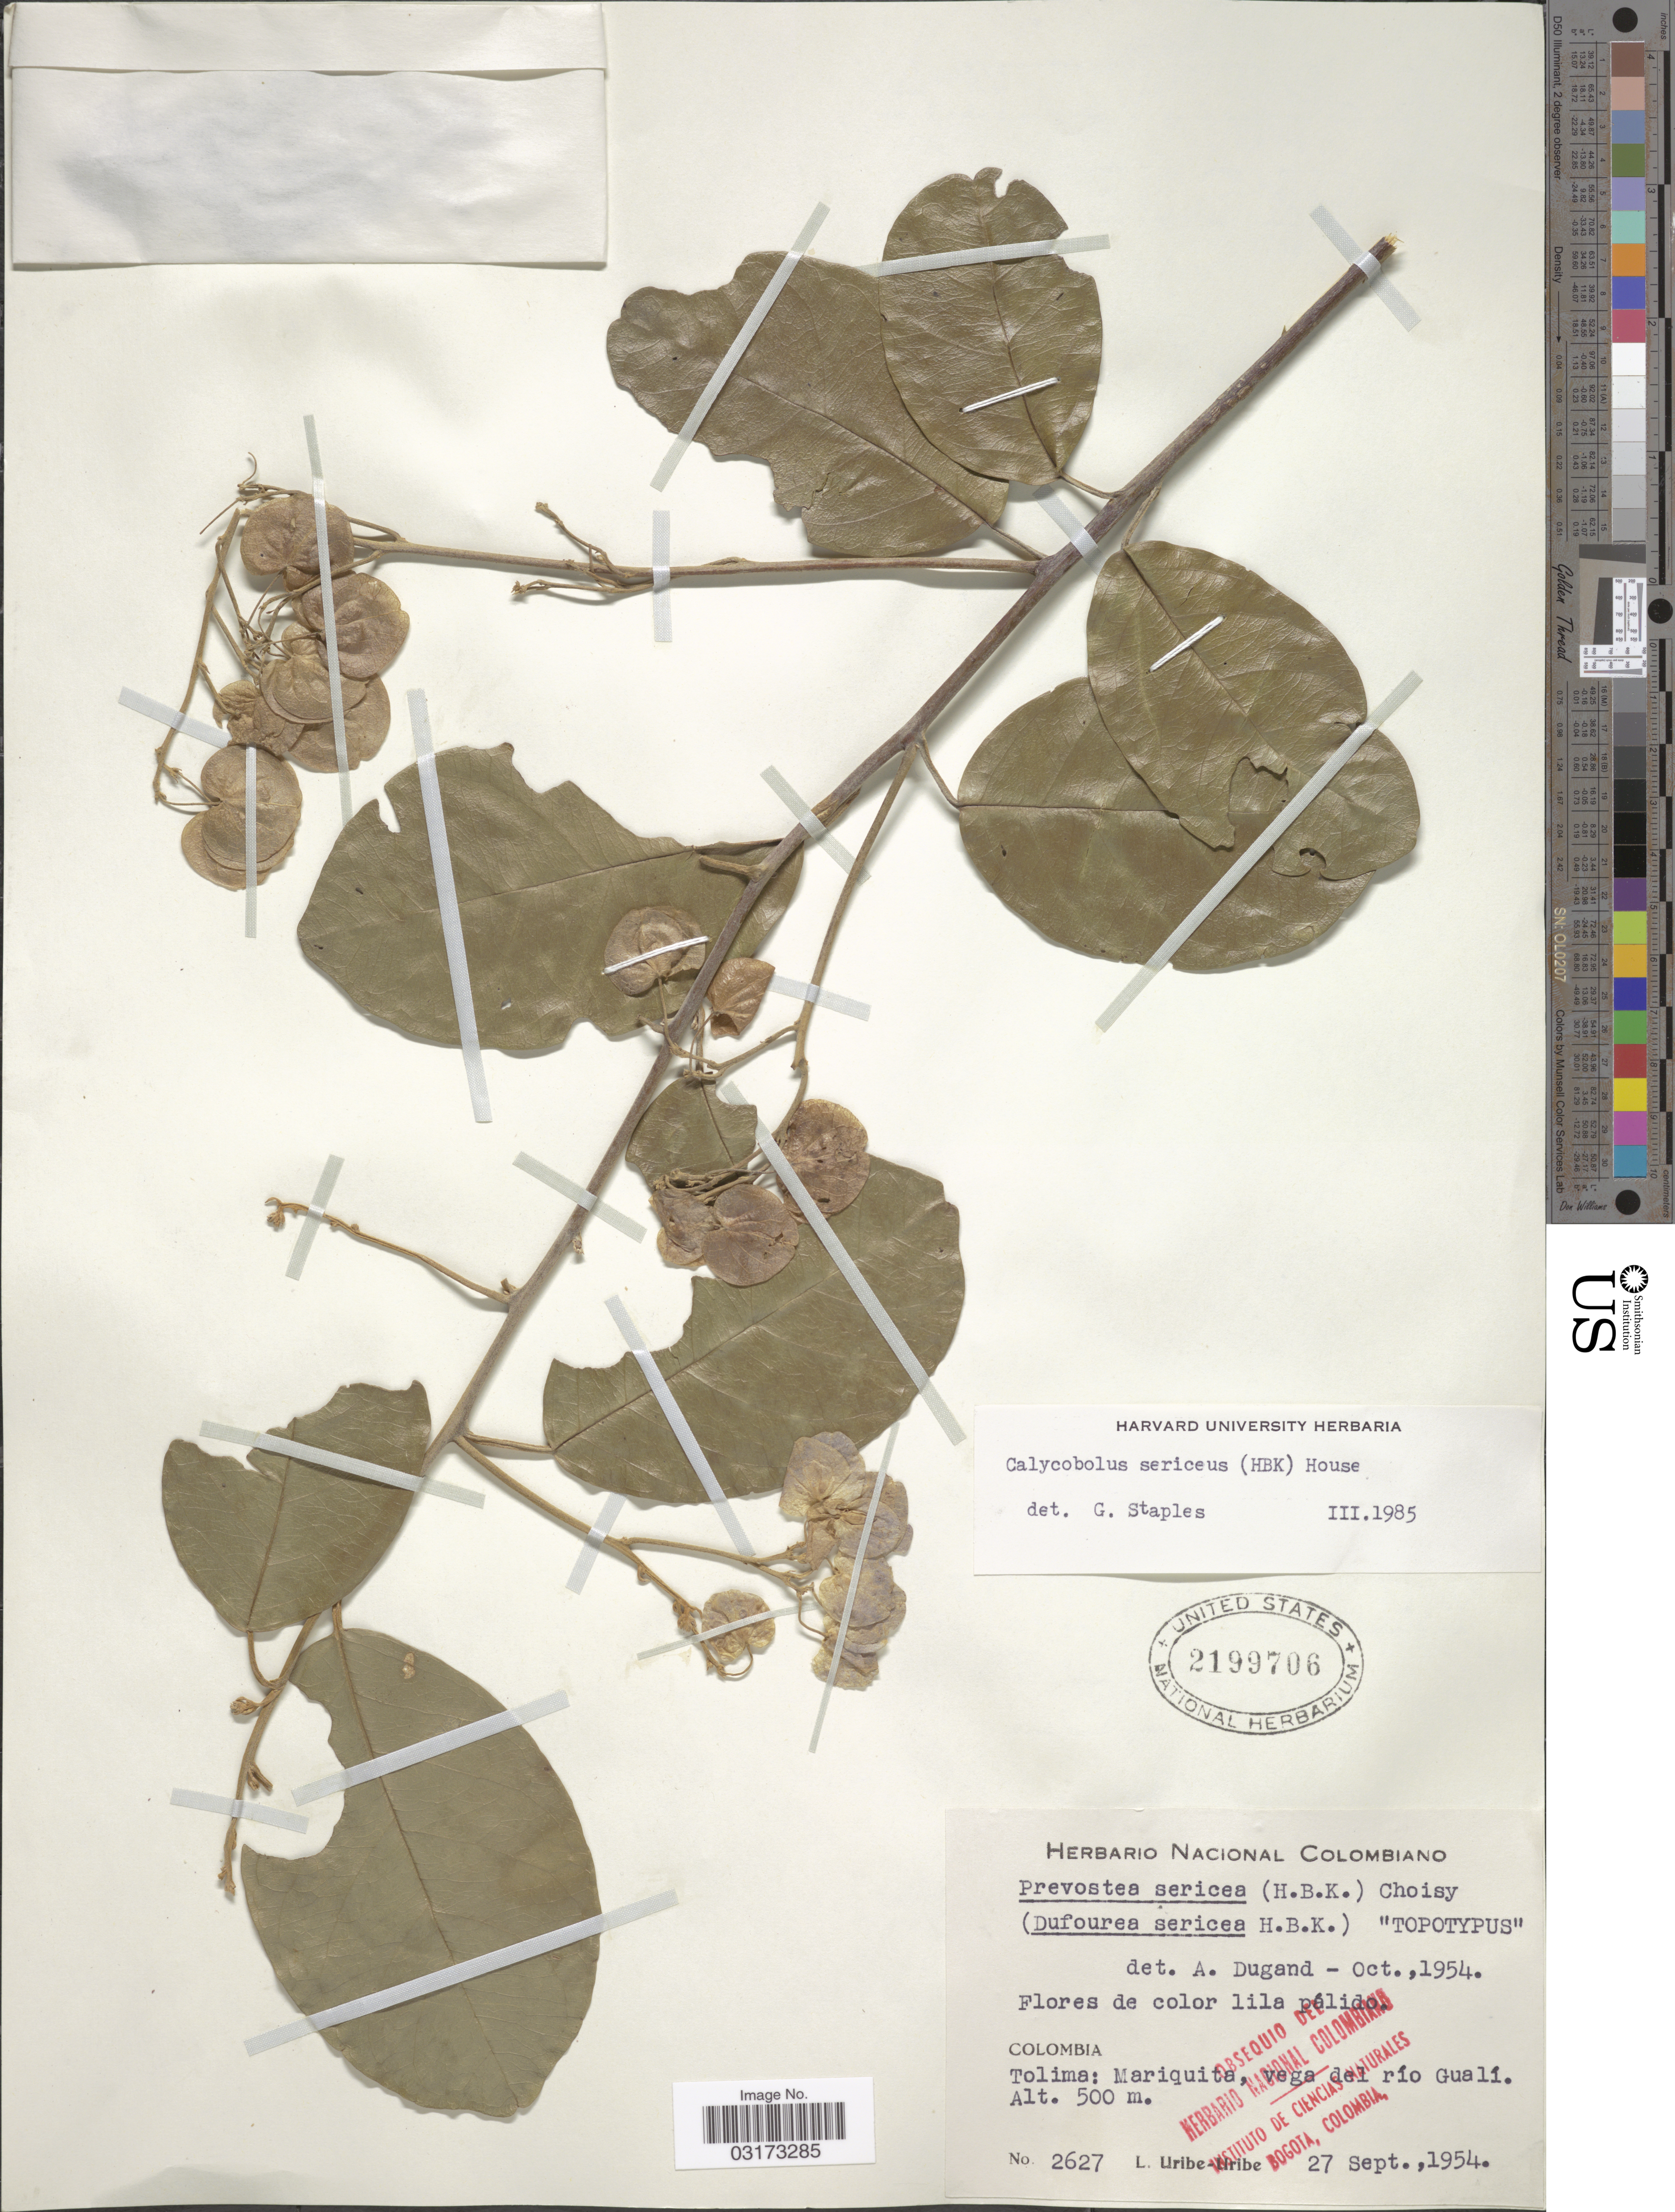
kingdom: Plantae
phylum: Tracheophyta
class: Magnoliopsida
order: Solanales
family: Convolvulaceae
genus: Calycobolus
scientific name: Calycobolus sericeus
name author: (Kunth) House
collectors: U. Uribe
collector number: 2627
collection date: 1954-09-27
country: Colombia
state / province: Tolima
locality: Mariquita, vega del río Gualí.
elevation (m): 500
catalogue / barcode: US 2199706